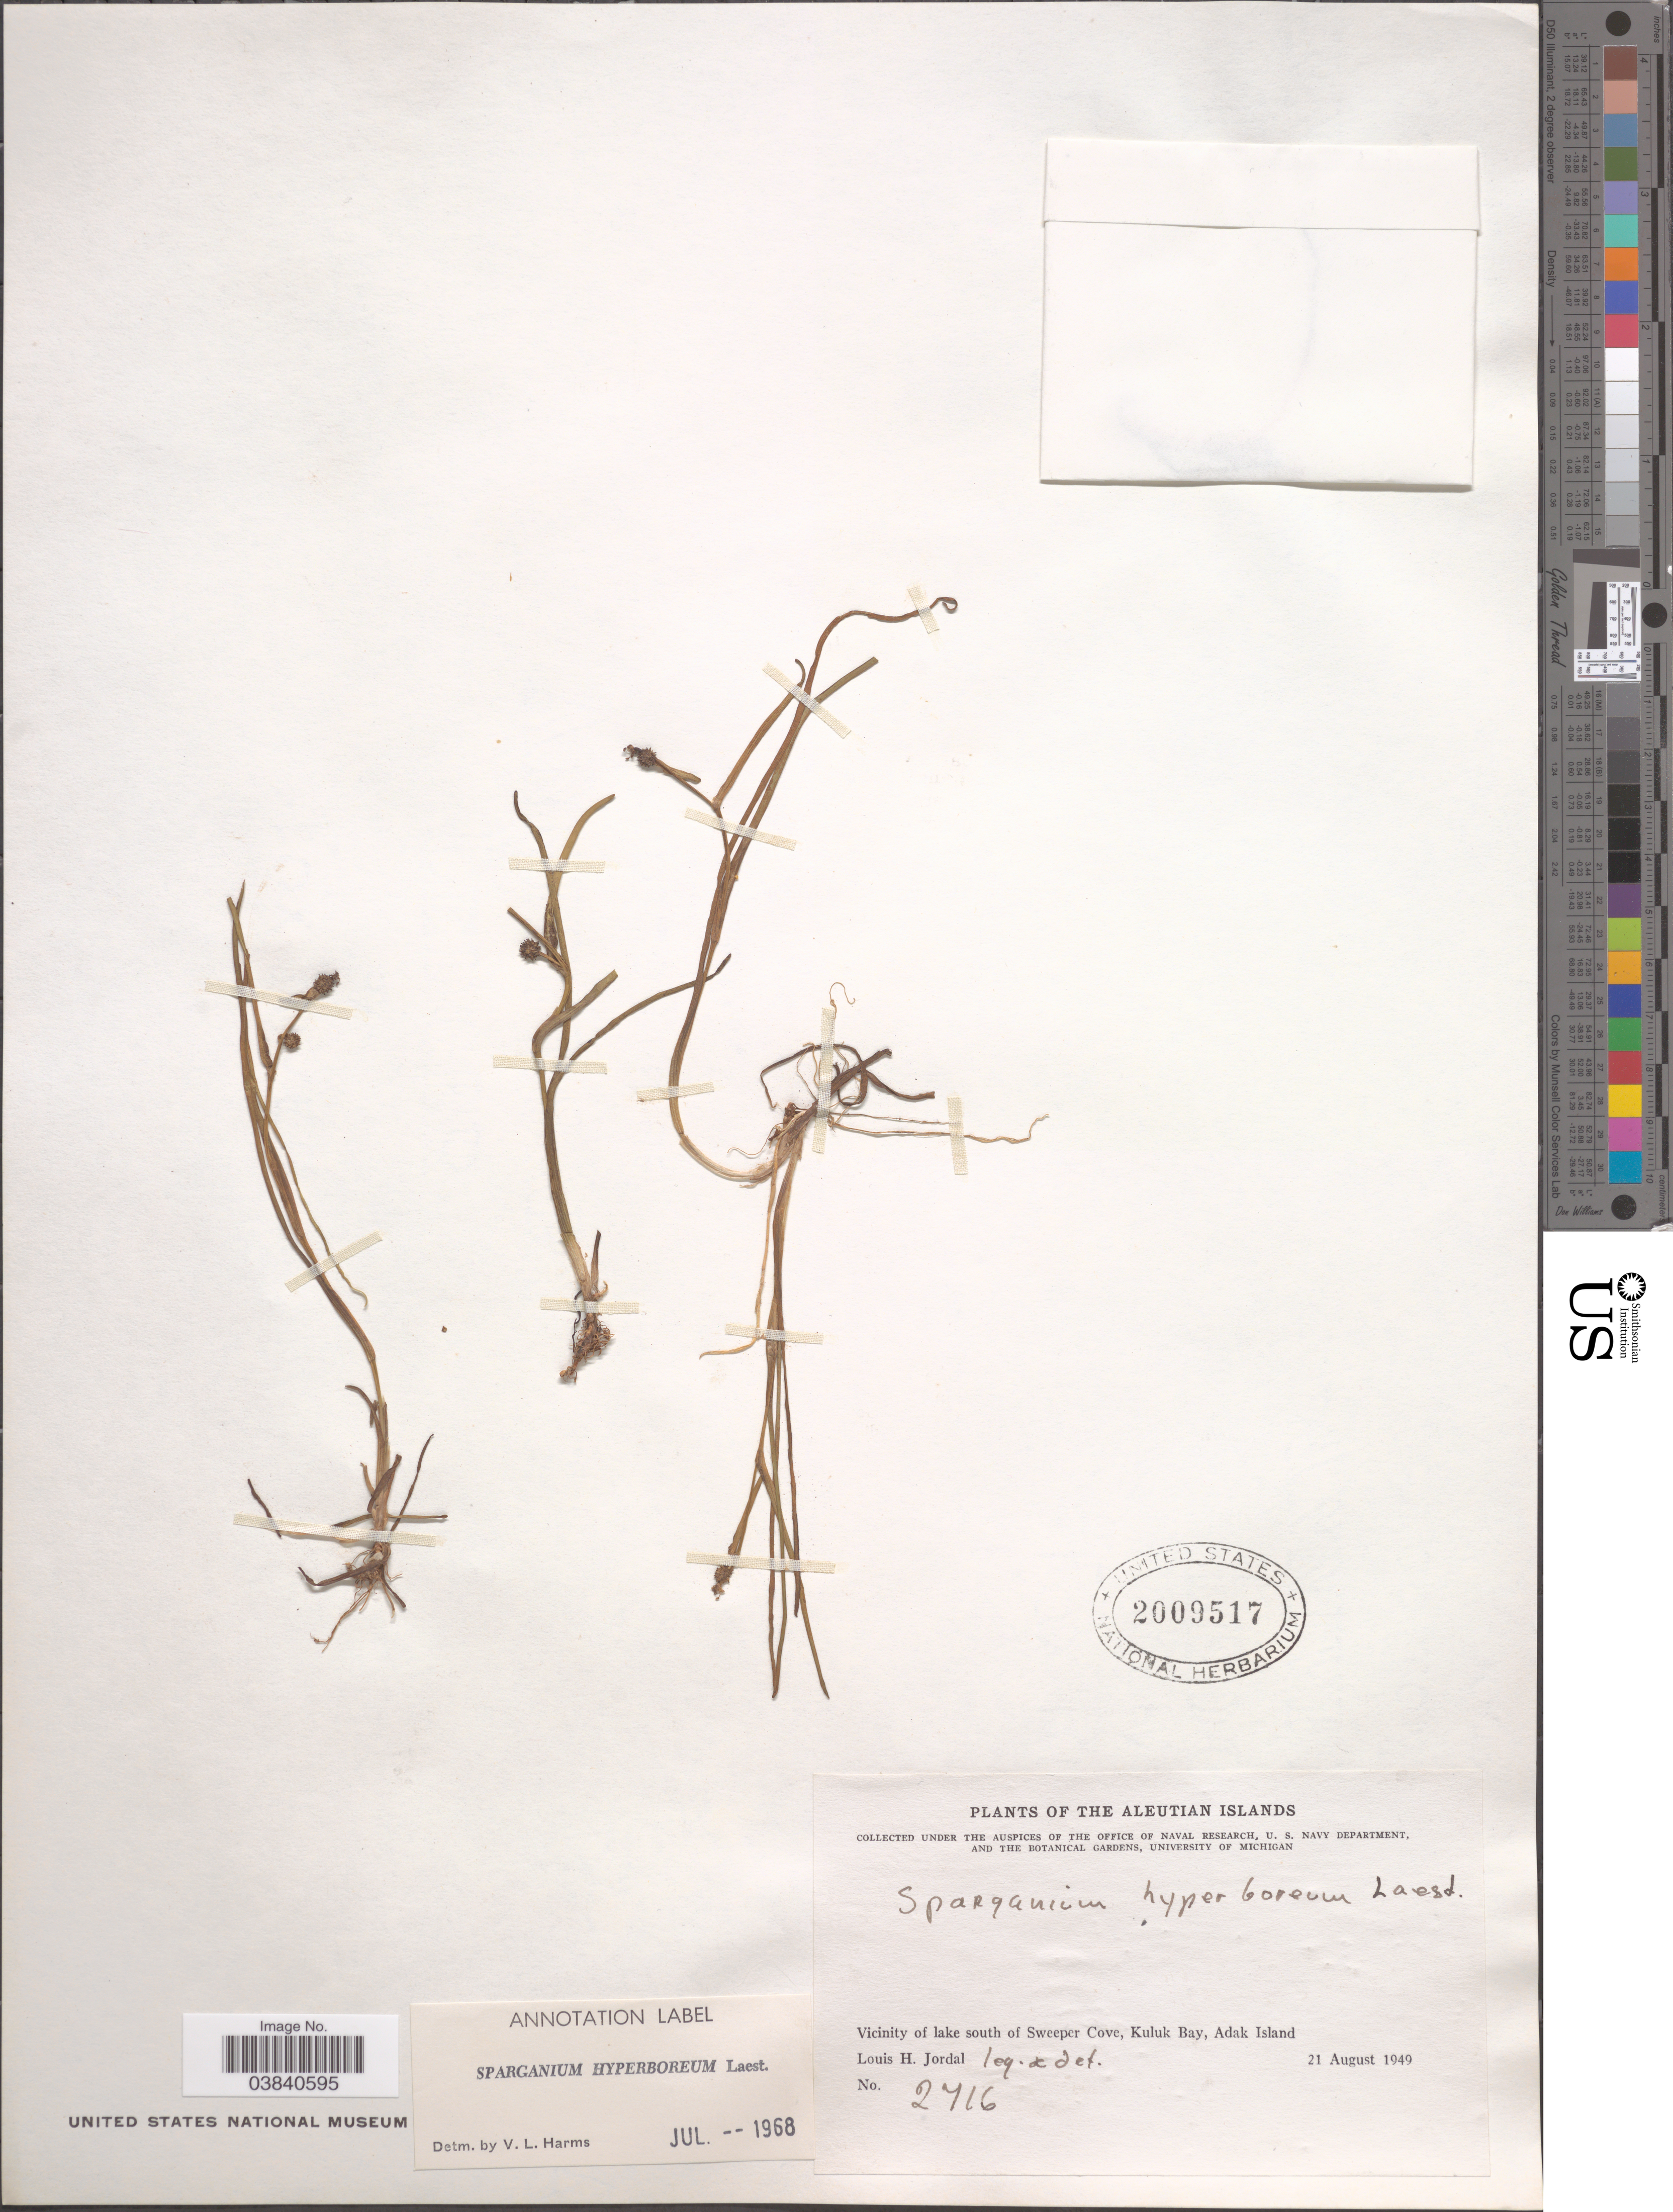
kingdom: Plantae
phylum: Tracheophyta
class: Liliopsida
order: Poales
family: Typhaceae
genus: Sparganium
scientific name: Sparganium hyperboreum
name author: Beurl. ex Laest.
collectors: L. Jordal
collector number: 2716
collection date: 1949-08-21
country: United States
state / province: Alaska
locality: Aleutian Islands. Vicinity of lake south of Sweeper Cove, Kuluk Bay, Adak Island.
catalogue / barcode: US 2009517